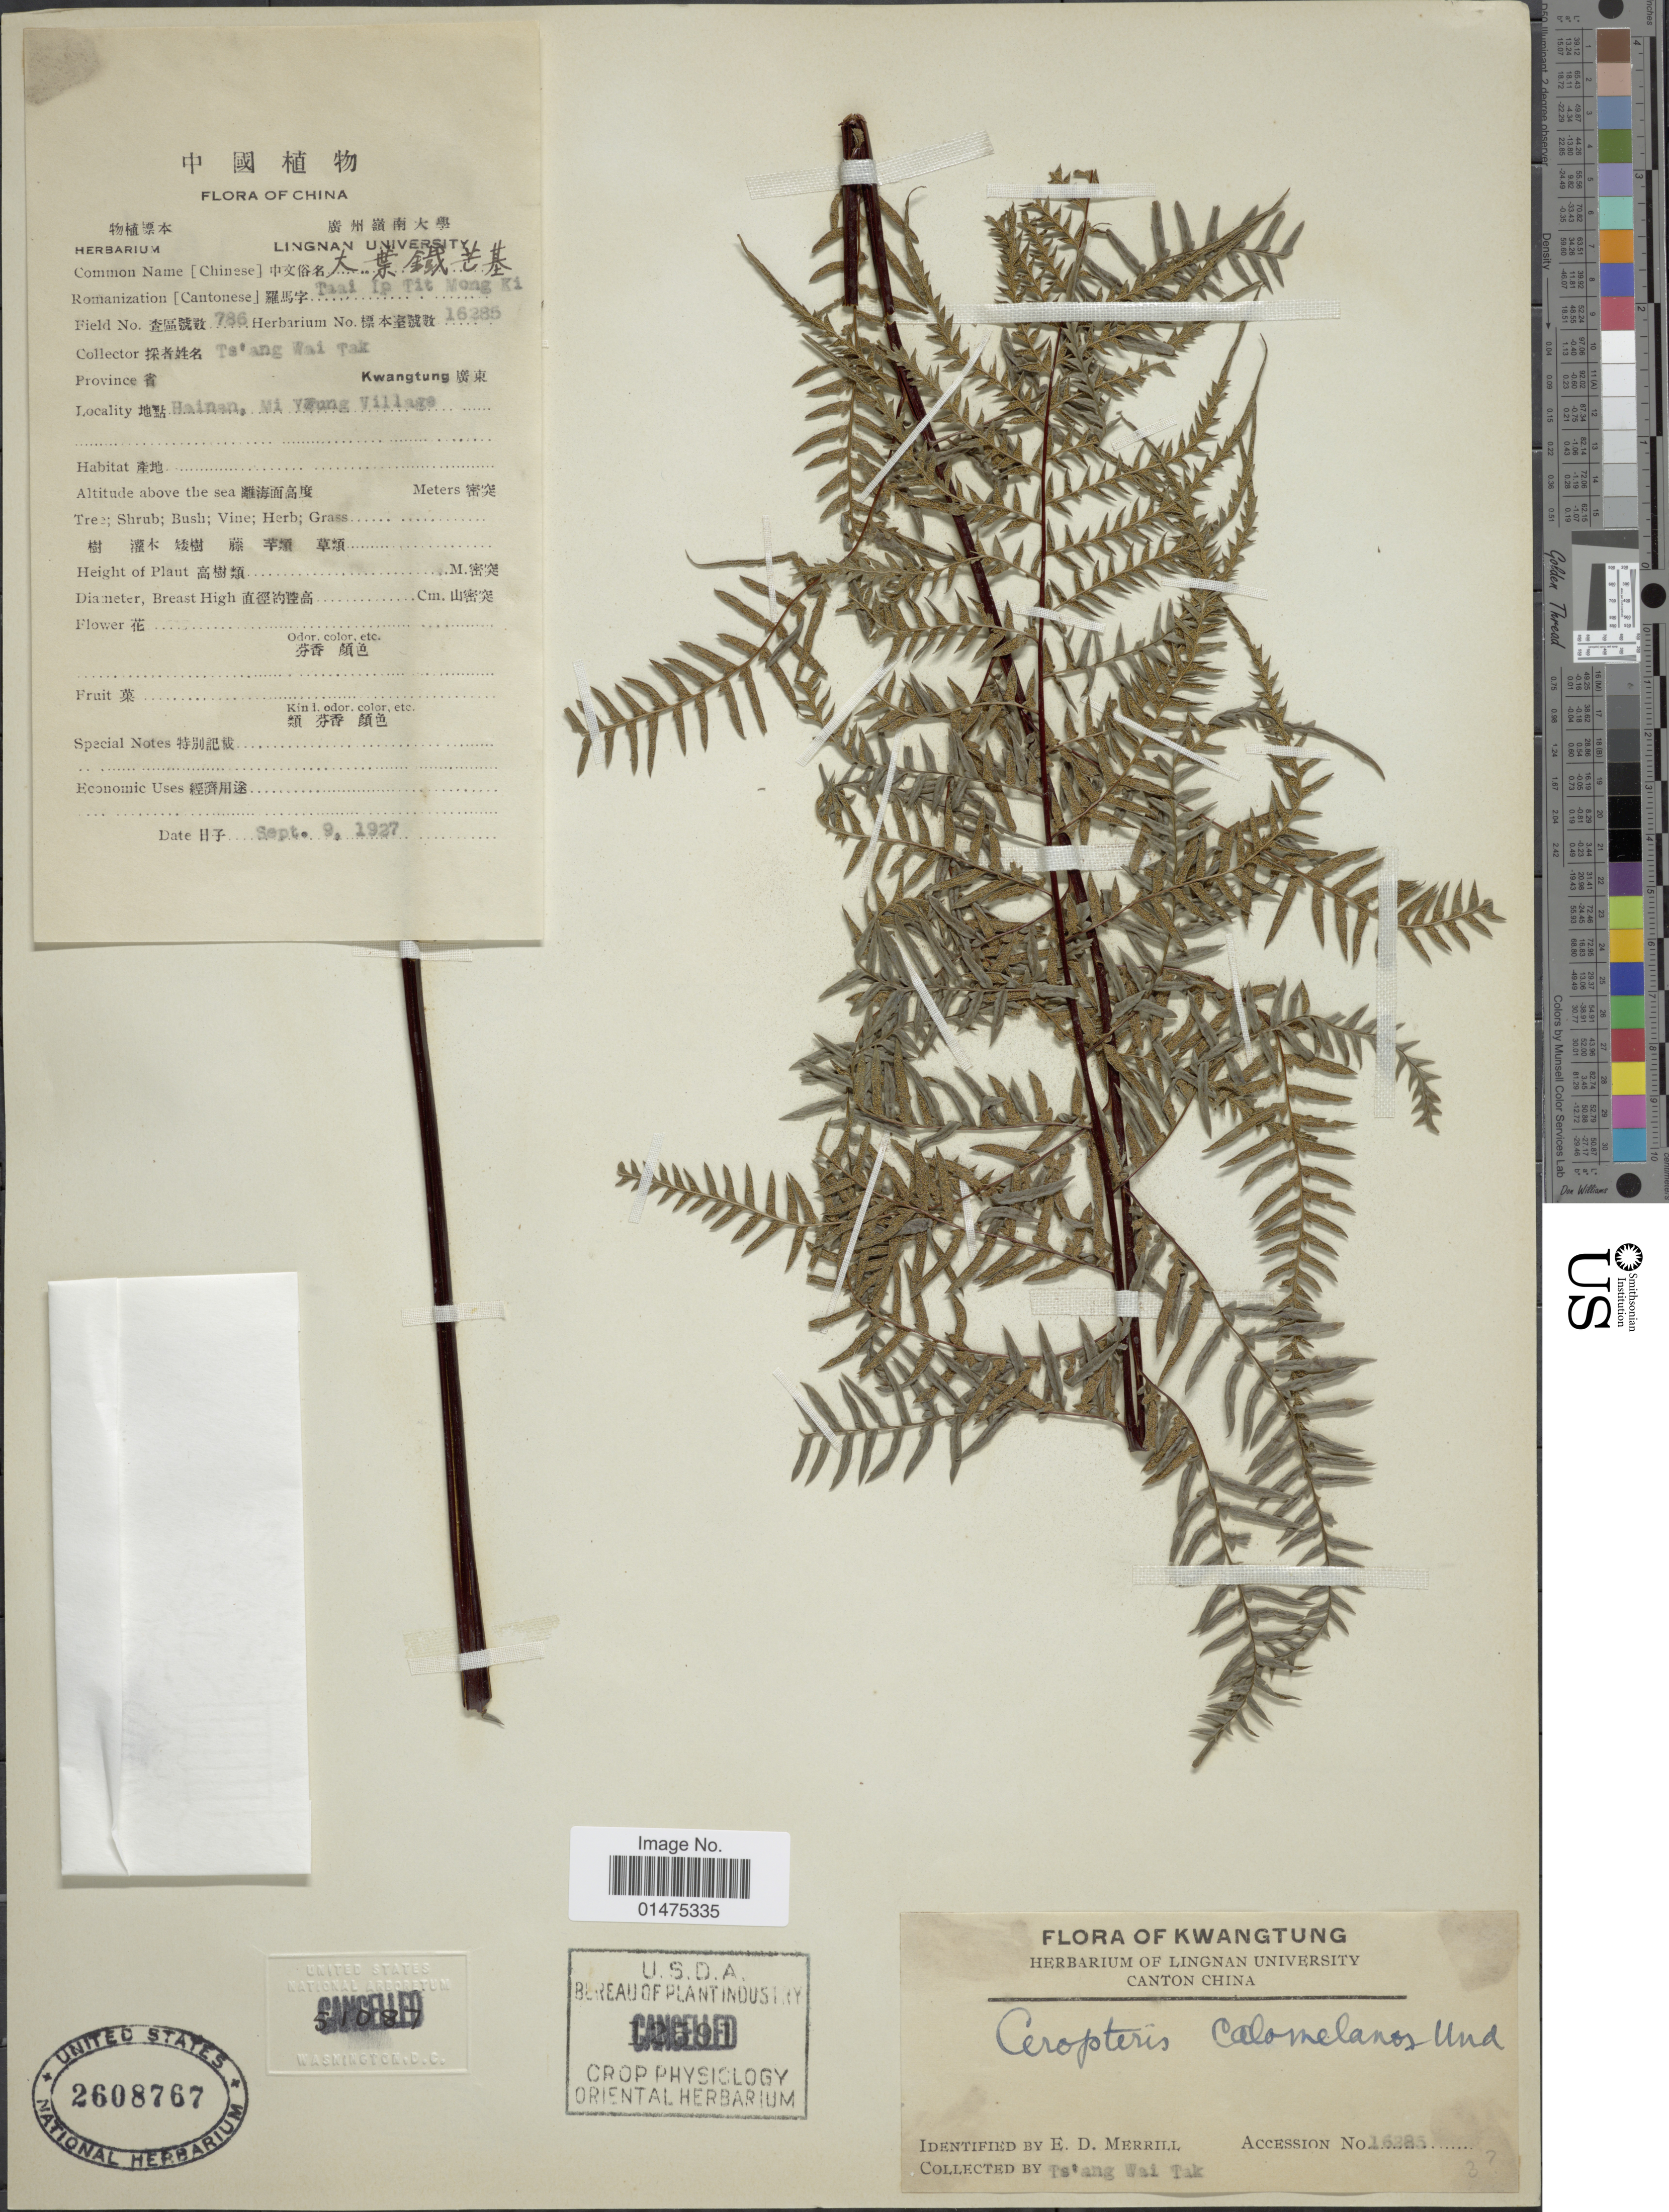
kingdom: Plantae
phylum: Tracheophyta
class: Polypodiopsida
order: Polypodiales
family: Pteridaceae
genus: Pityrogramma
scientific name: Pityrogramma calomelanos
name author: (L.) Link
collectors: W. T. Tsang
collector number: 786/16285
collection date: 1927-09-09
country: China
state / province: Hainan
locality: Mi Yeung village [interpreted]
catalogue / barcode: US 2608767